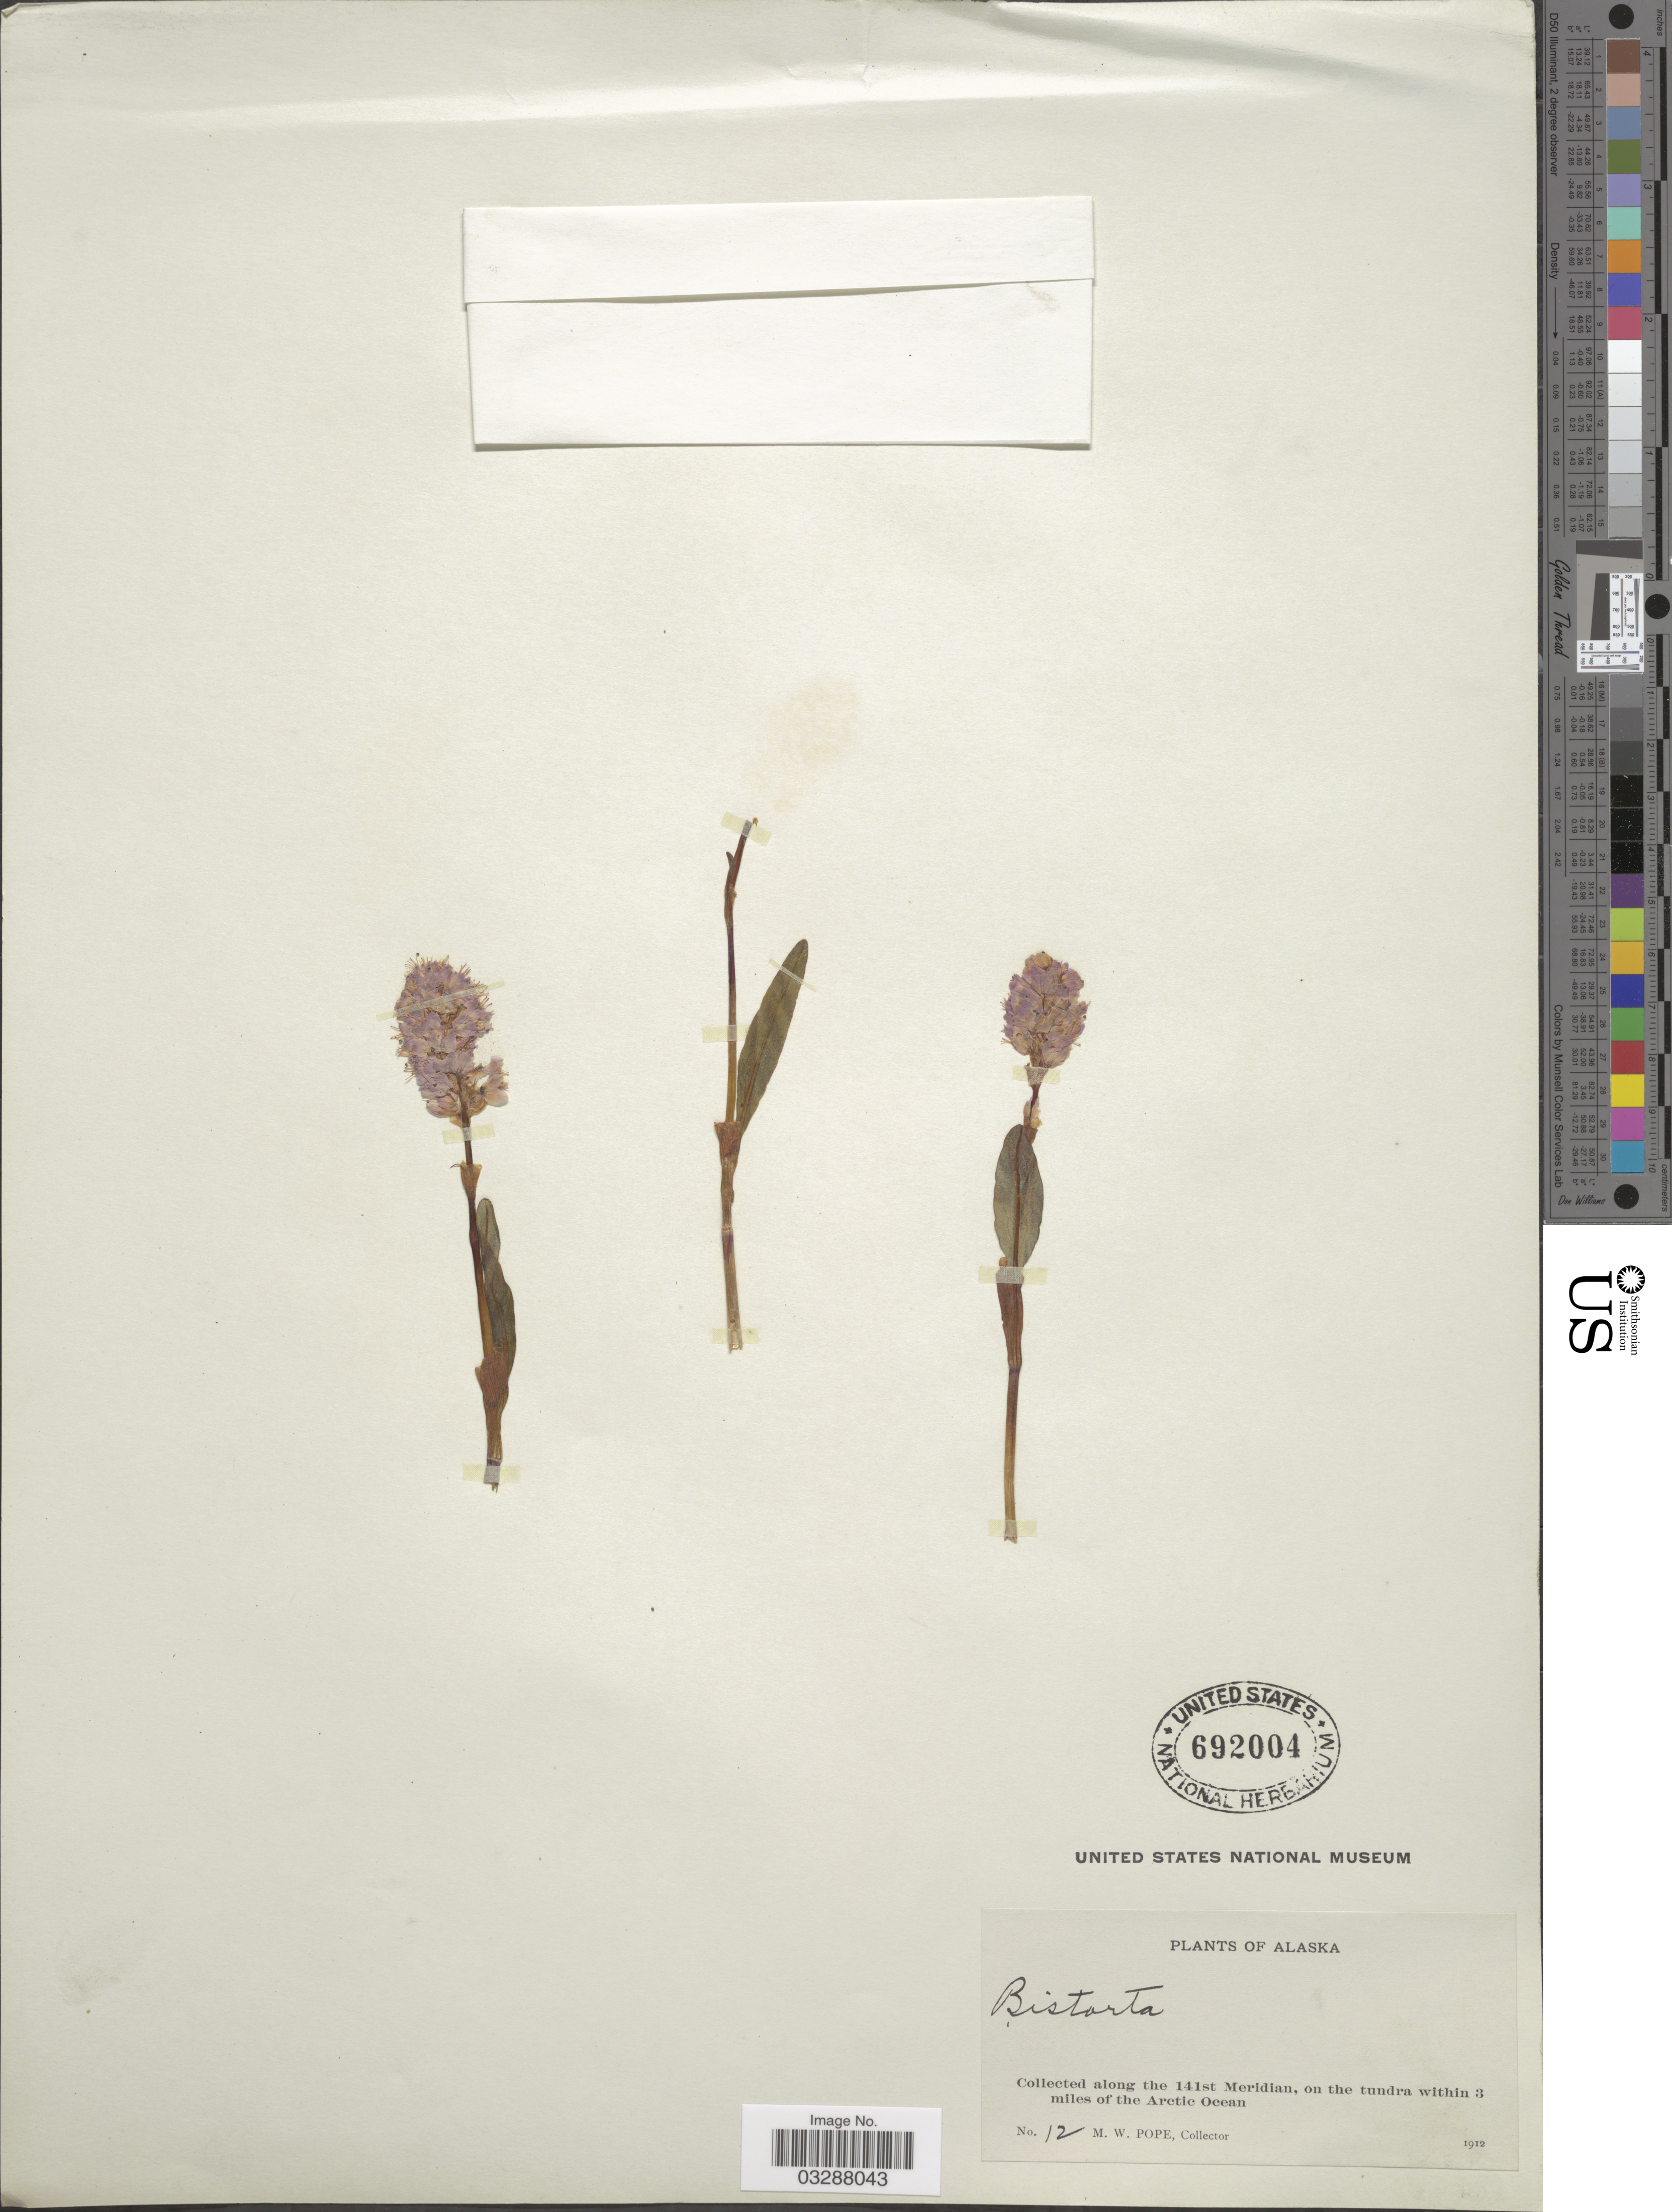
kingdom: Plantae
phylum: Tracheophyta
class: Magnoliopsida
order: Caryophyllales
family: Polygonaceae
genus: Bistorta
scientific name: Bistorta plumosa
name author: (Small) Greene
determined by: Strong, Mark T., (BOT), Smithsonian Institution - National Museum of Natural History (UNITED STATES)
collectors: M. Pope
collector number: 12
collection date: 1912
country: United States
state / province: Alaska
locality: Along the 141st Meridian, on the tundra within 3 miles of the Arctic Ocean.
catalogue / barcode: US 692004